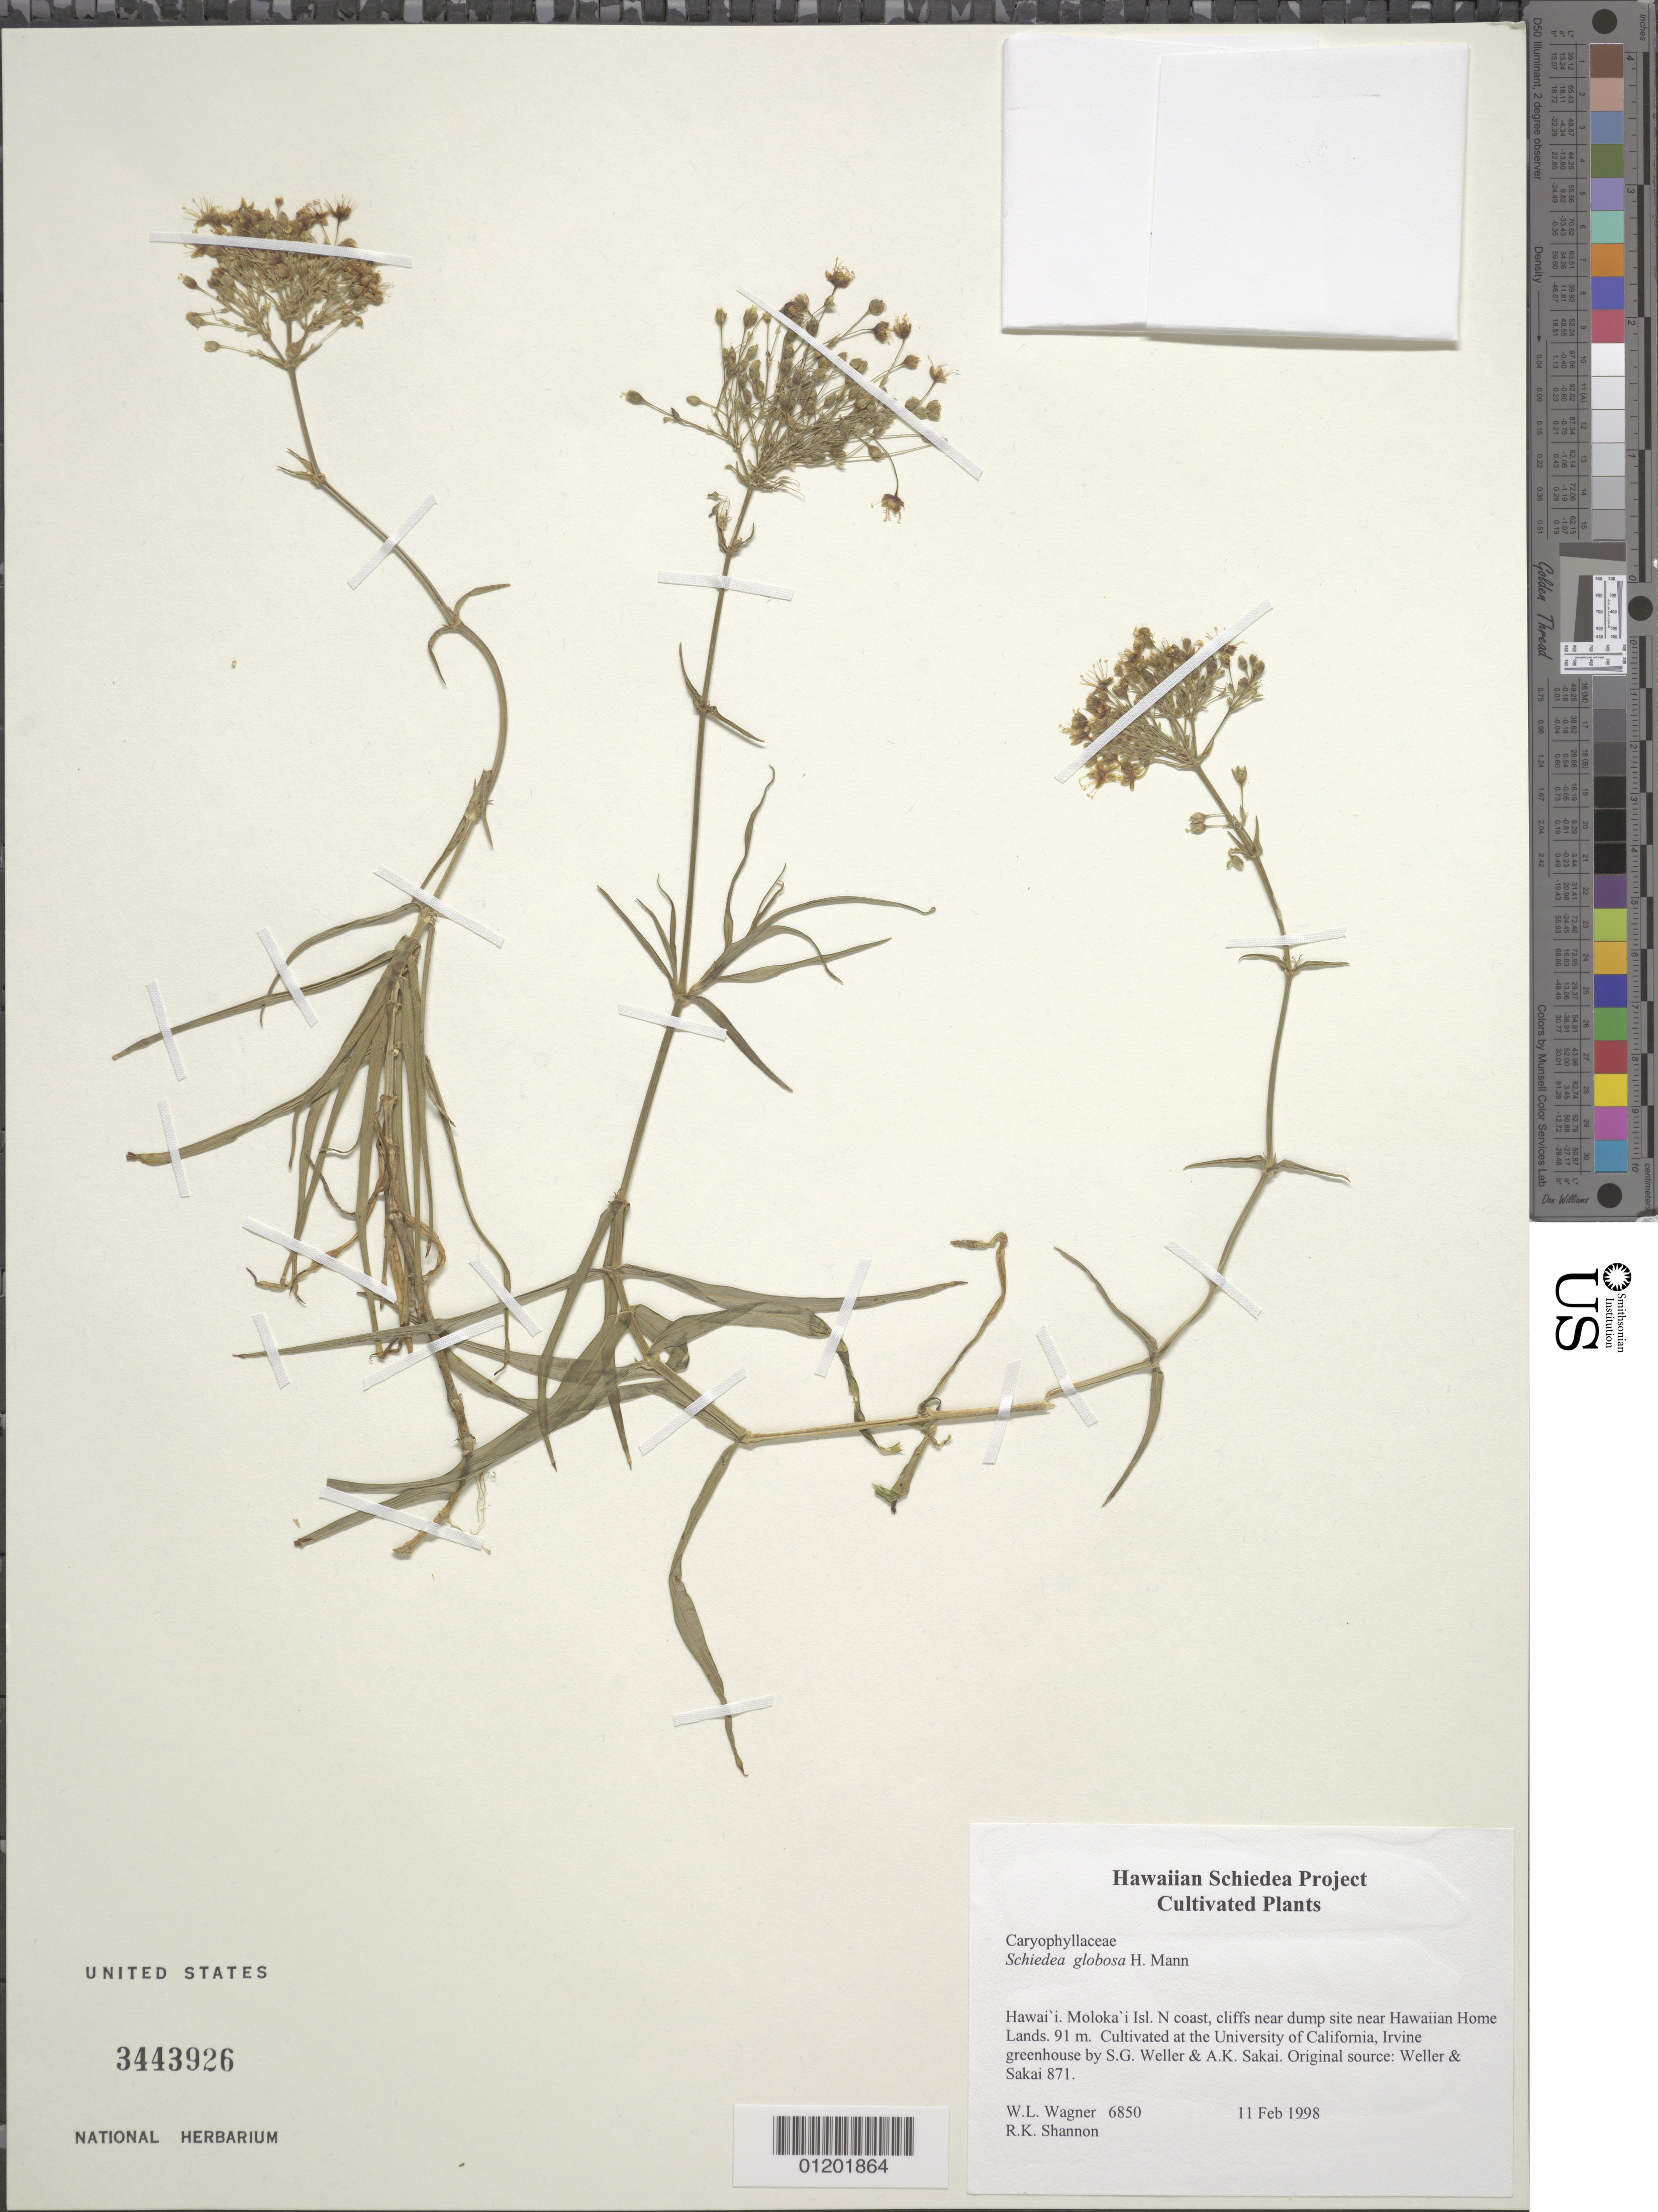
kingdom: Plantae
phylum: Tracheophyta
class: Magnoliopsida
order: Caryophyllales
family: Caryophyllaceae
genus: Schiedea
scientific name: Schiedea globosa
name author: H. Mann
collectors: W. L. Wagner & R. Shannon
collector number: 6850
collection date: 1998-02-11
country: United States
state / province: California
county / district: Orange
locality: University of California, Irvine greenhouse.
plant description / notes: Cultivated at the University of California, Irvine greenhouse by S.G. Weller & A.K. Sakai. Original source: Weller & Sakai 871, Moloka'i, N coast, cliffs near dump site near Hawaiian Home Lands, 91 m.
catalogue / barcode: US 3443926